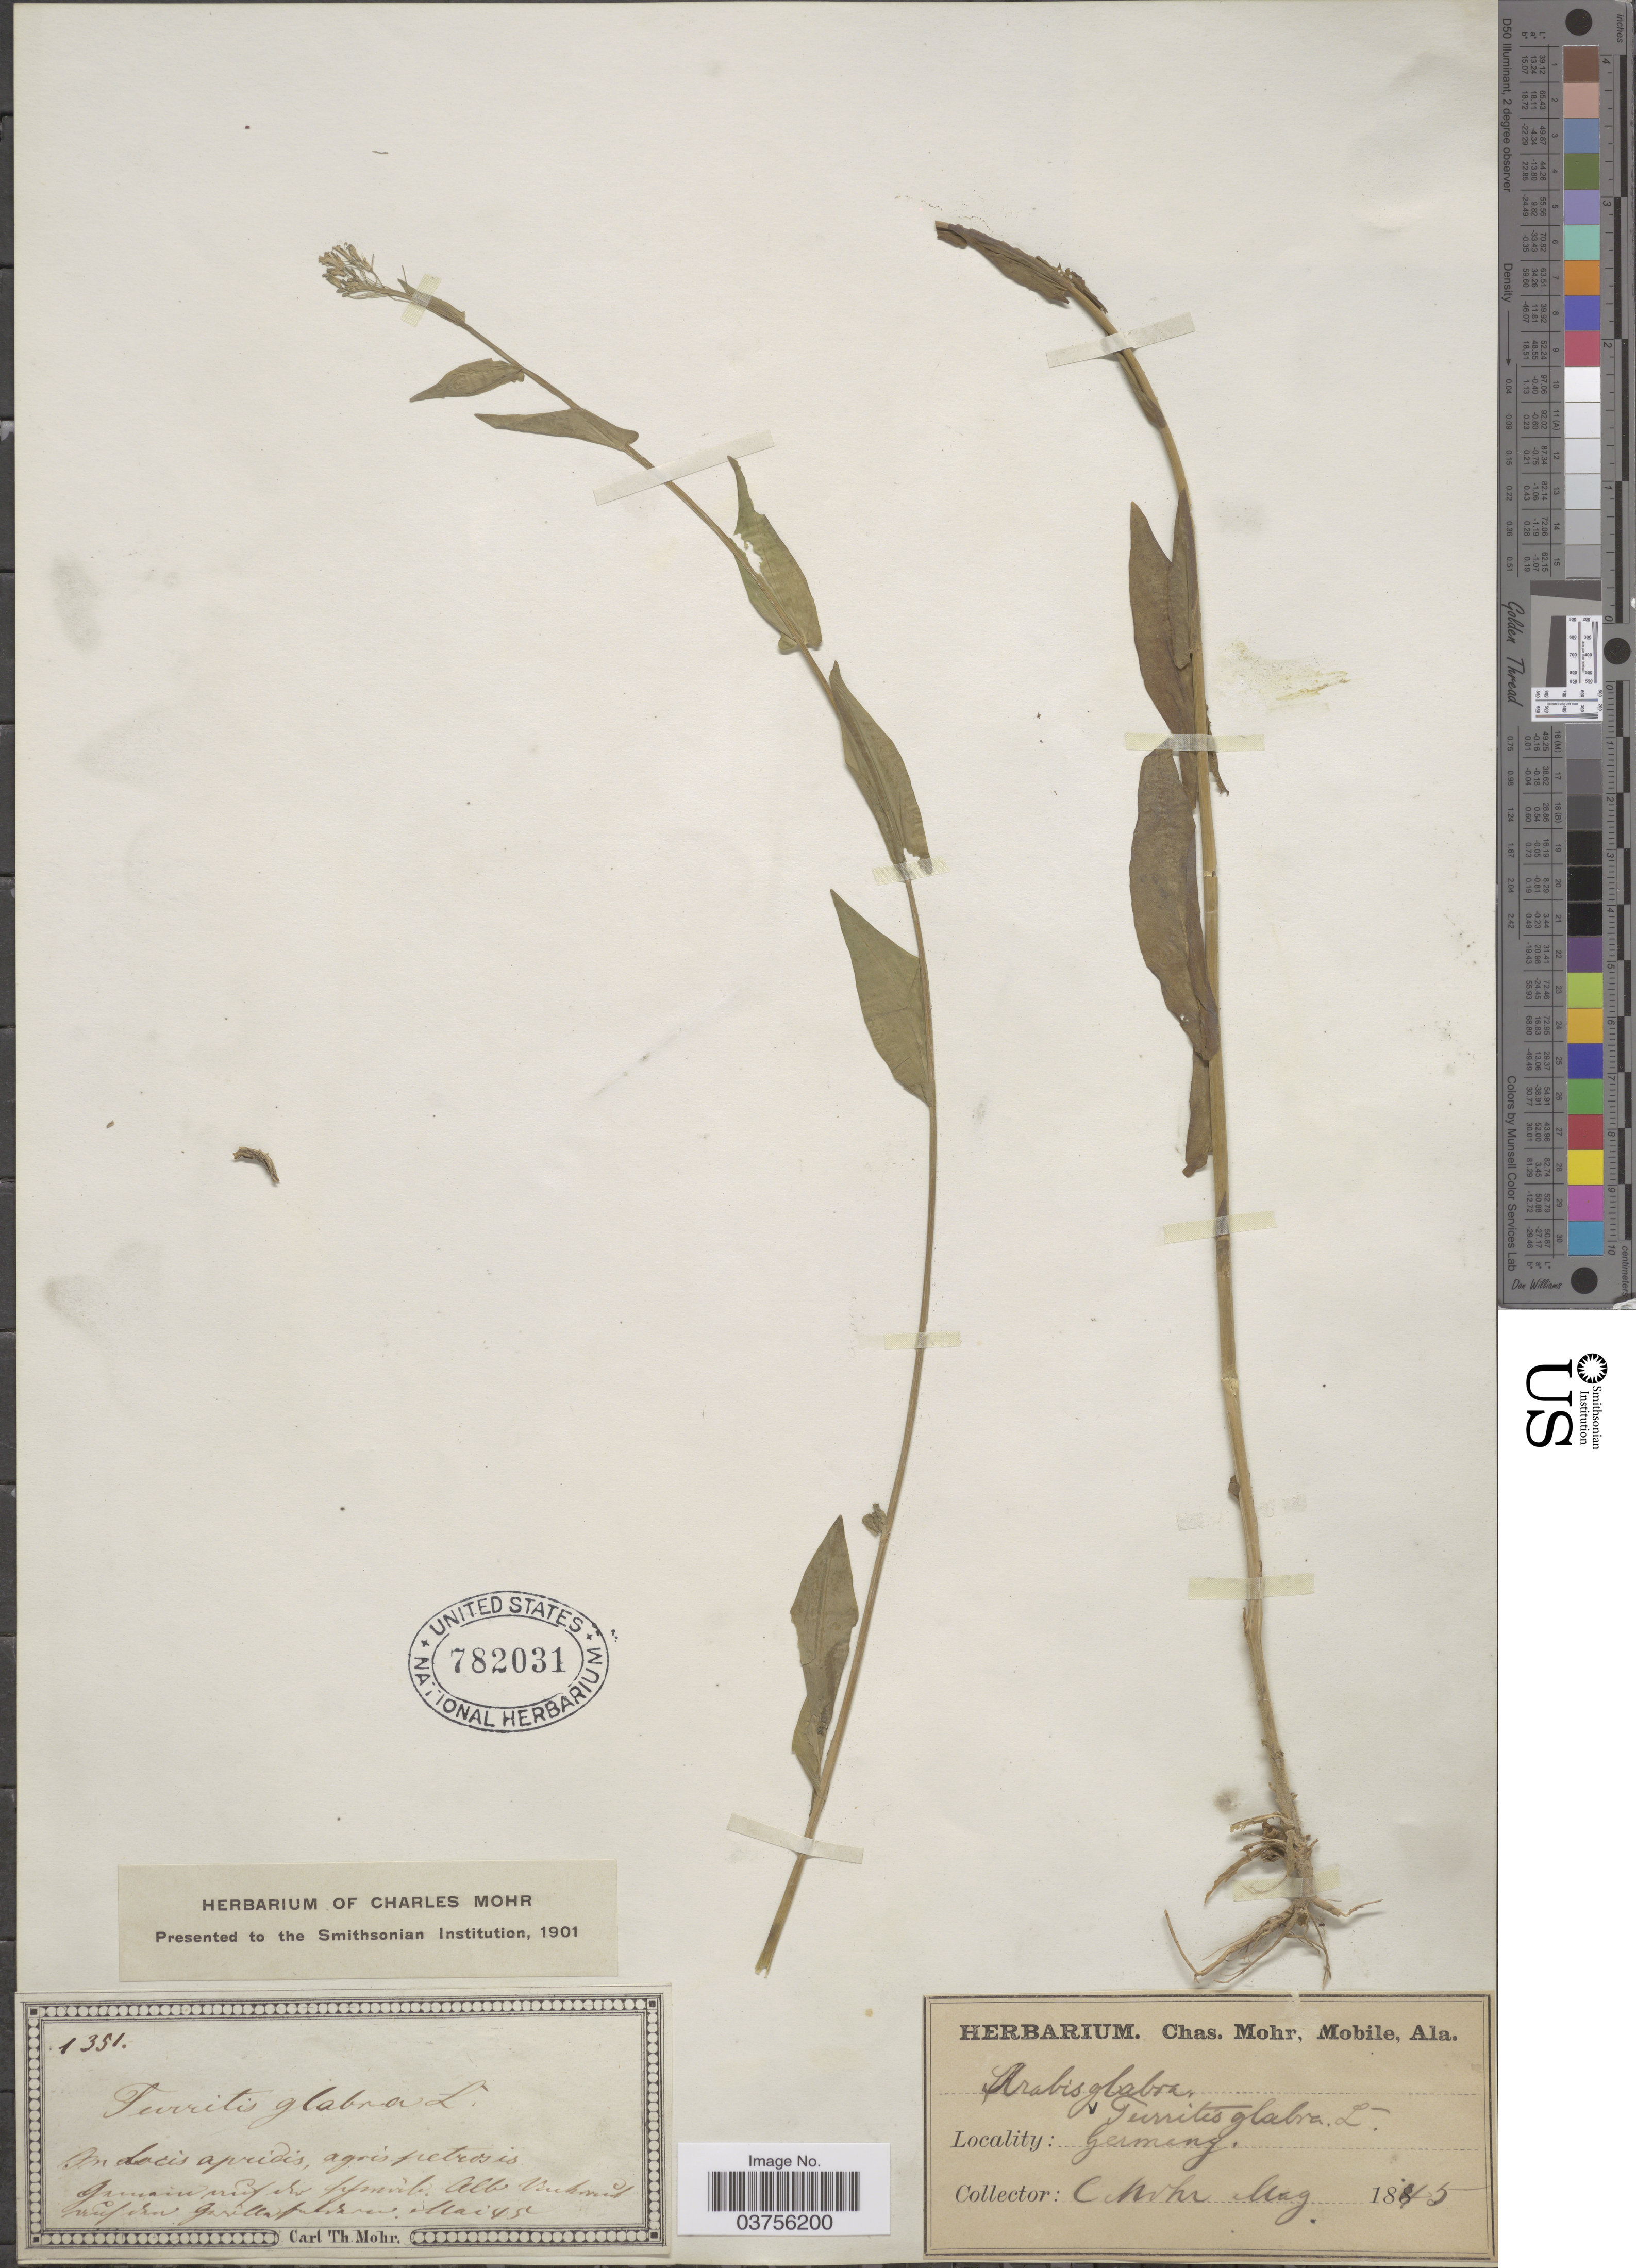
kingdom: Plantae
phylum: Tracheophyta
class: Magnoliopsida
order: Brassicales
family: Brassicaceae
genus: Turritis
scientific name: Turritis glabra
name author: L.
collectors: Mohr, C. T. (herbarium)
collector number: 1351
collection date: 1845-05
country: Germany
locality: Gamain aúf du [illegible text] Alb Buknúk aúf du Garilla [illegible text].[interpreted]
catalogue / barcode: US 782031